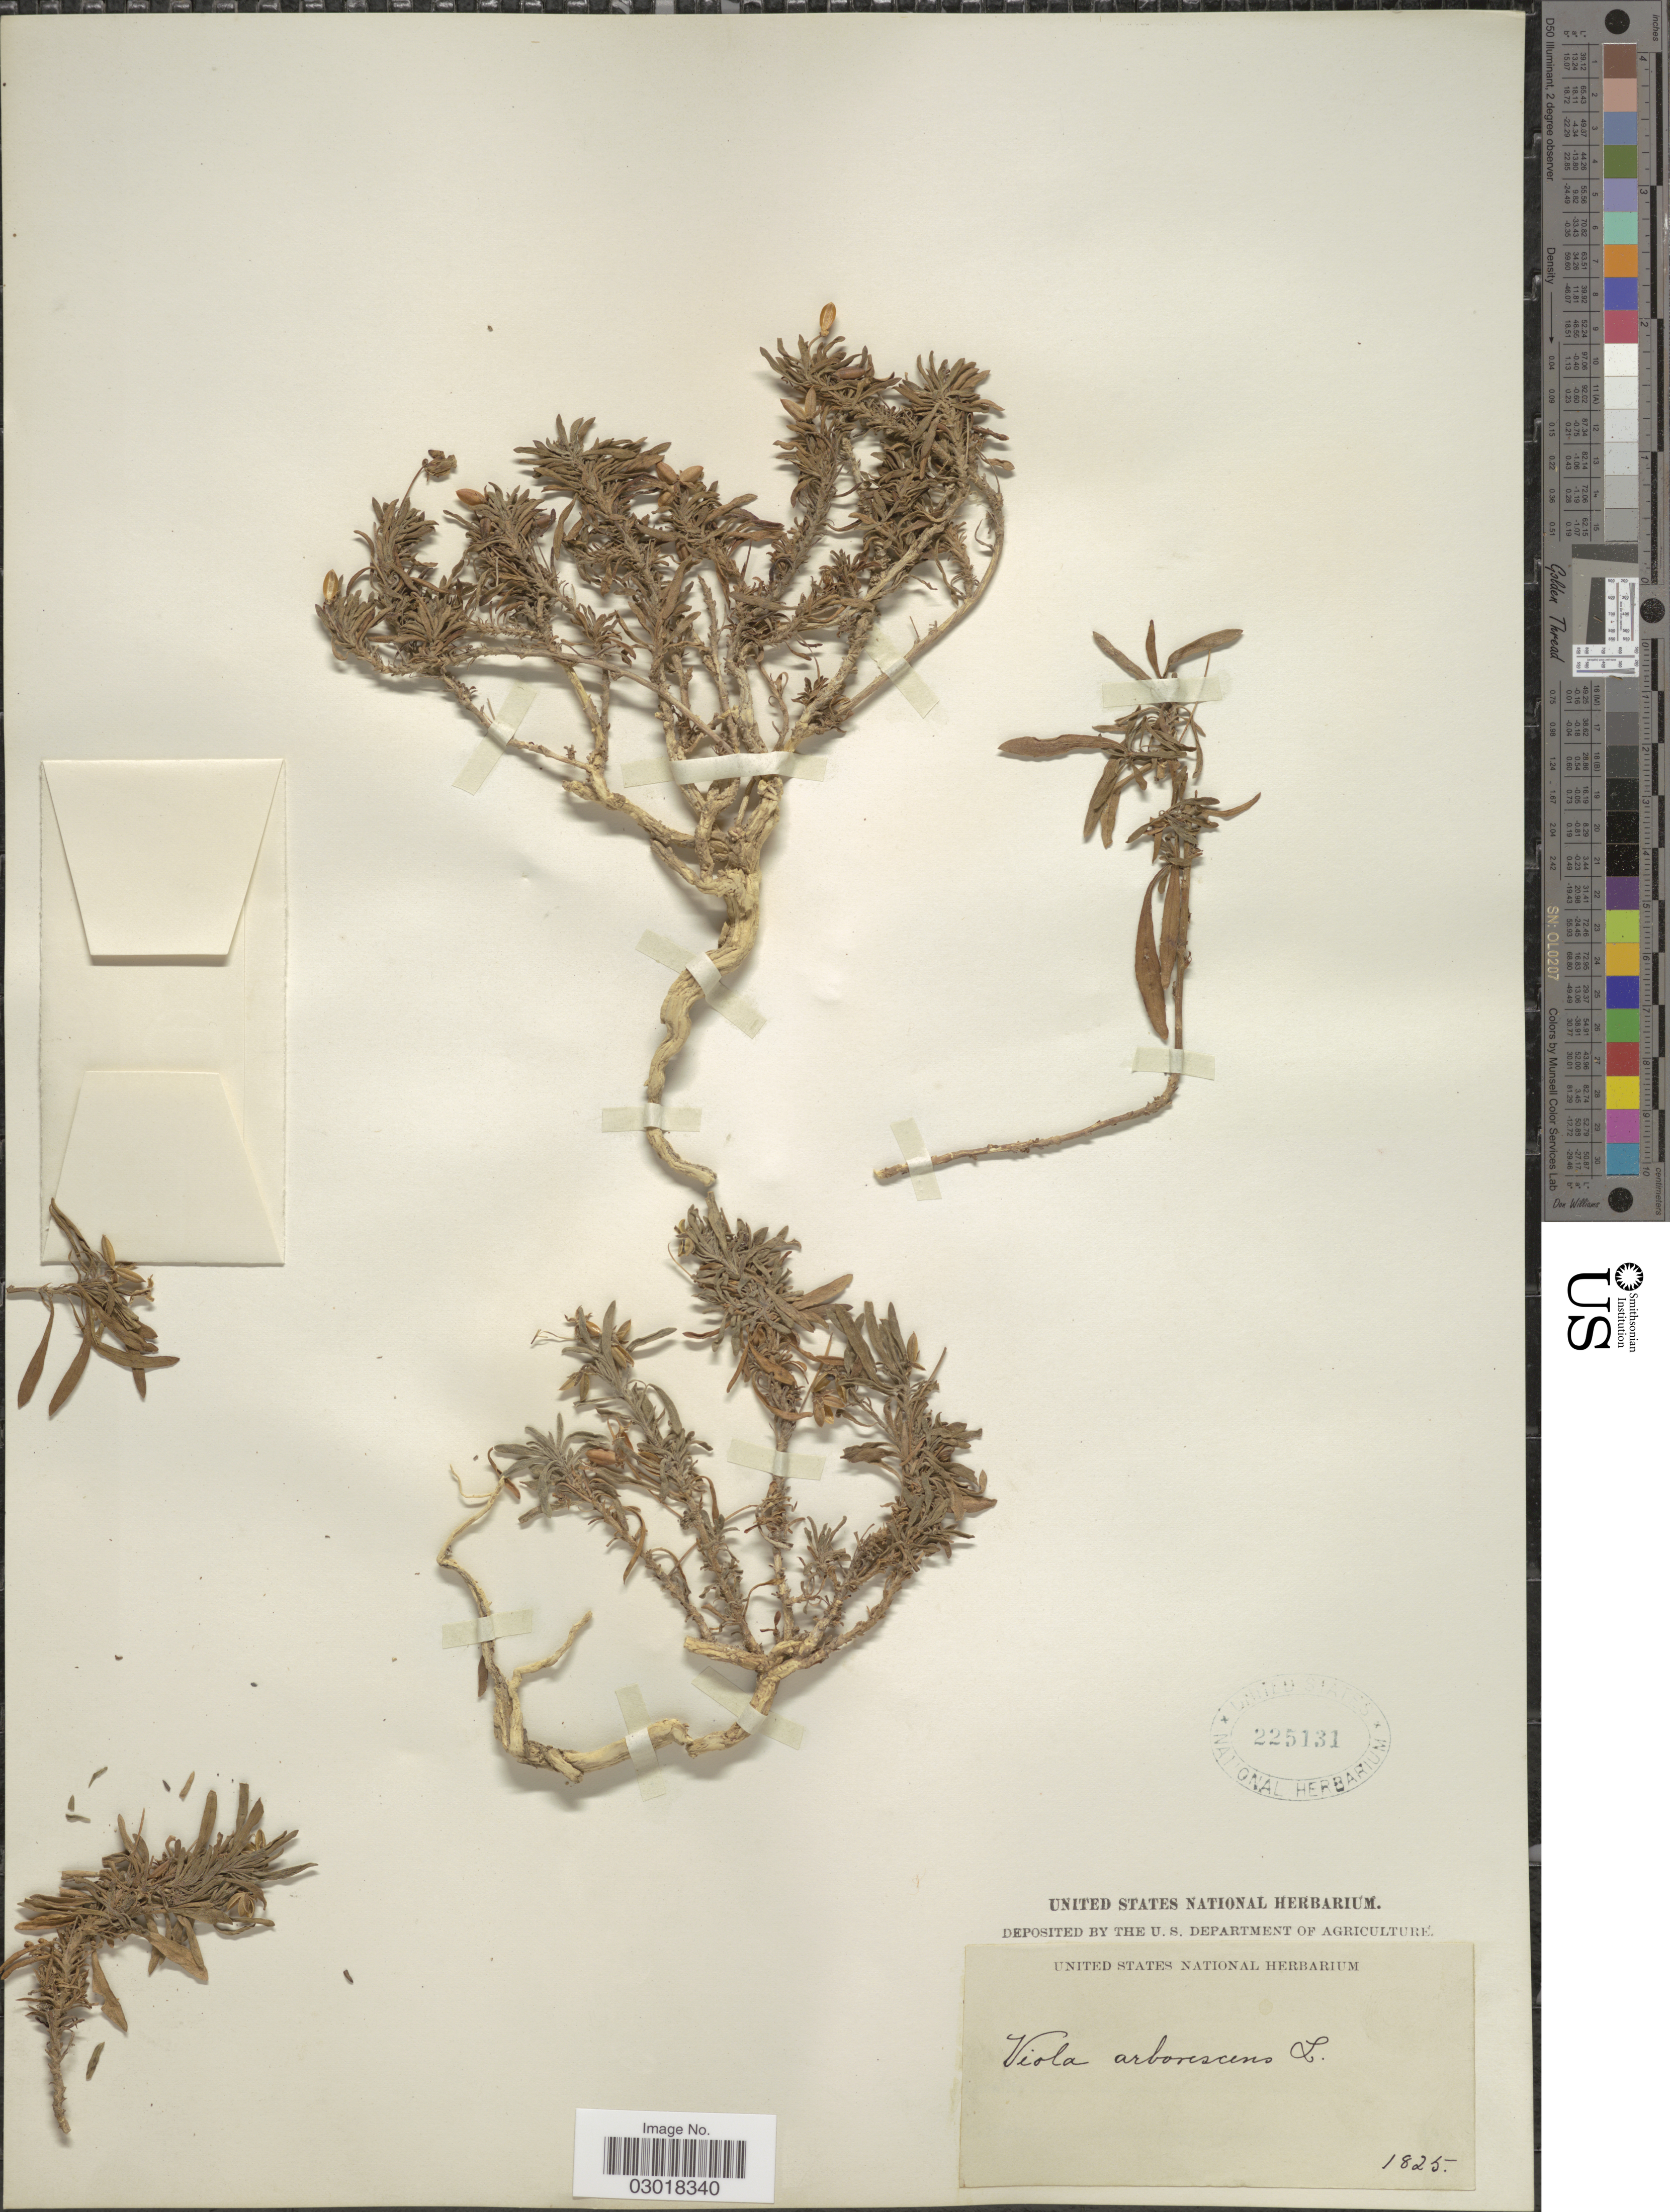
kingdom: Plantae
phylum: Tracheophyta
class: Magnoliopsida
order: Malpighiales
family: Violaceae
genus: Viola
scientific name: Viola arborescens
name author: L.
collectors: ex herb. United States National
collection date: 1825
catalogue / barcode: US 225131